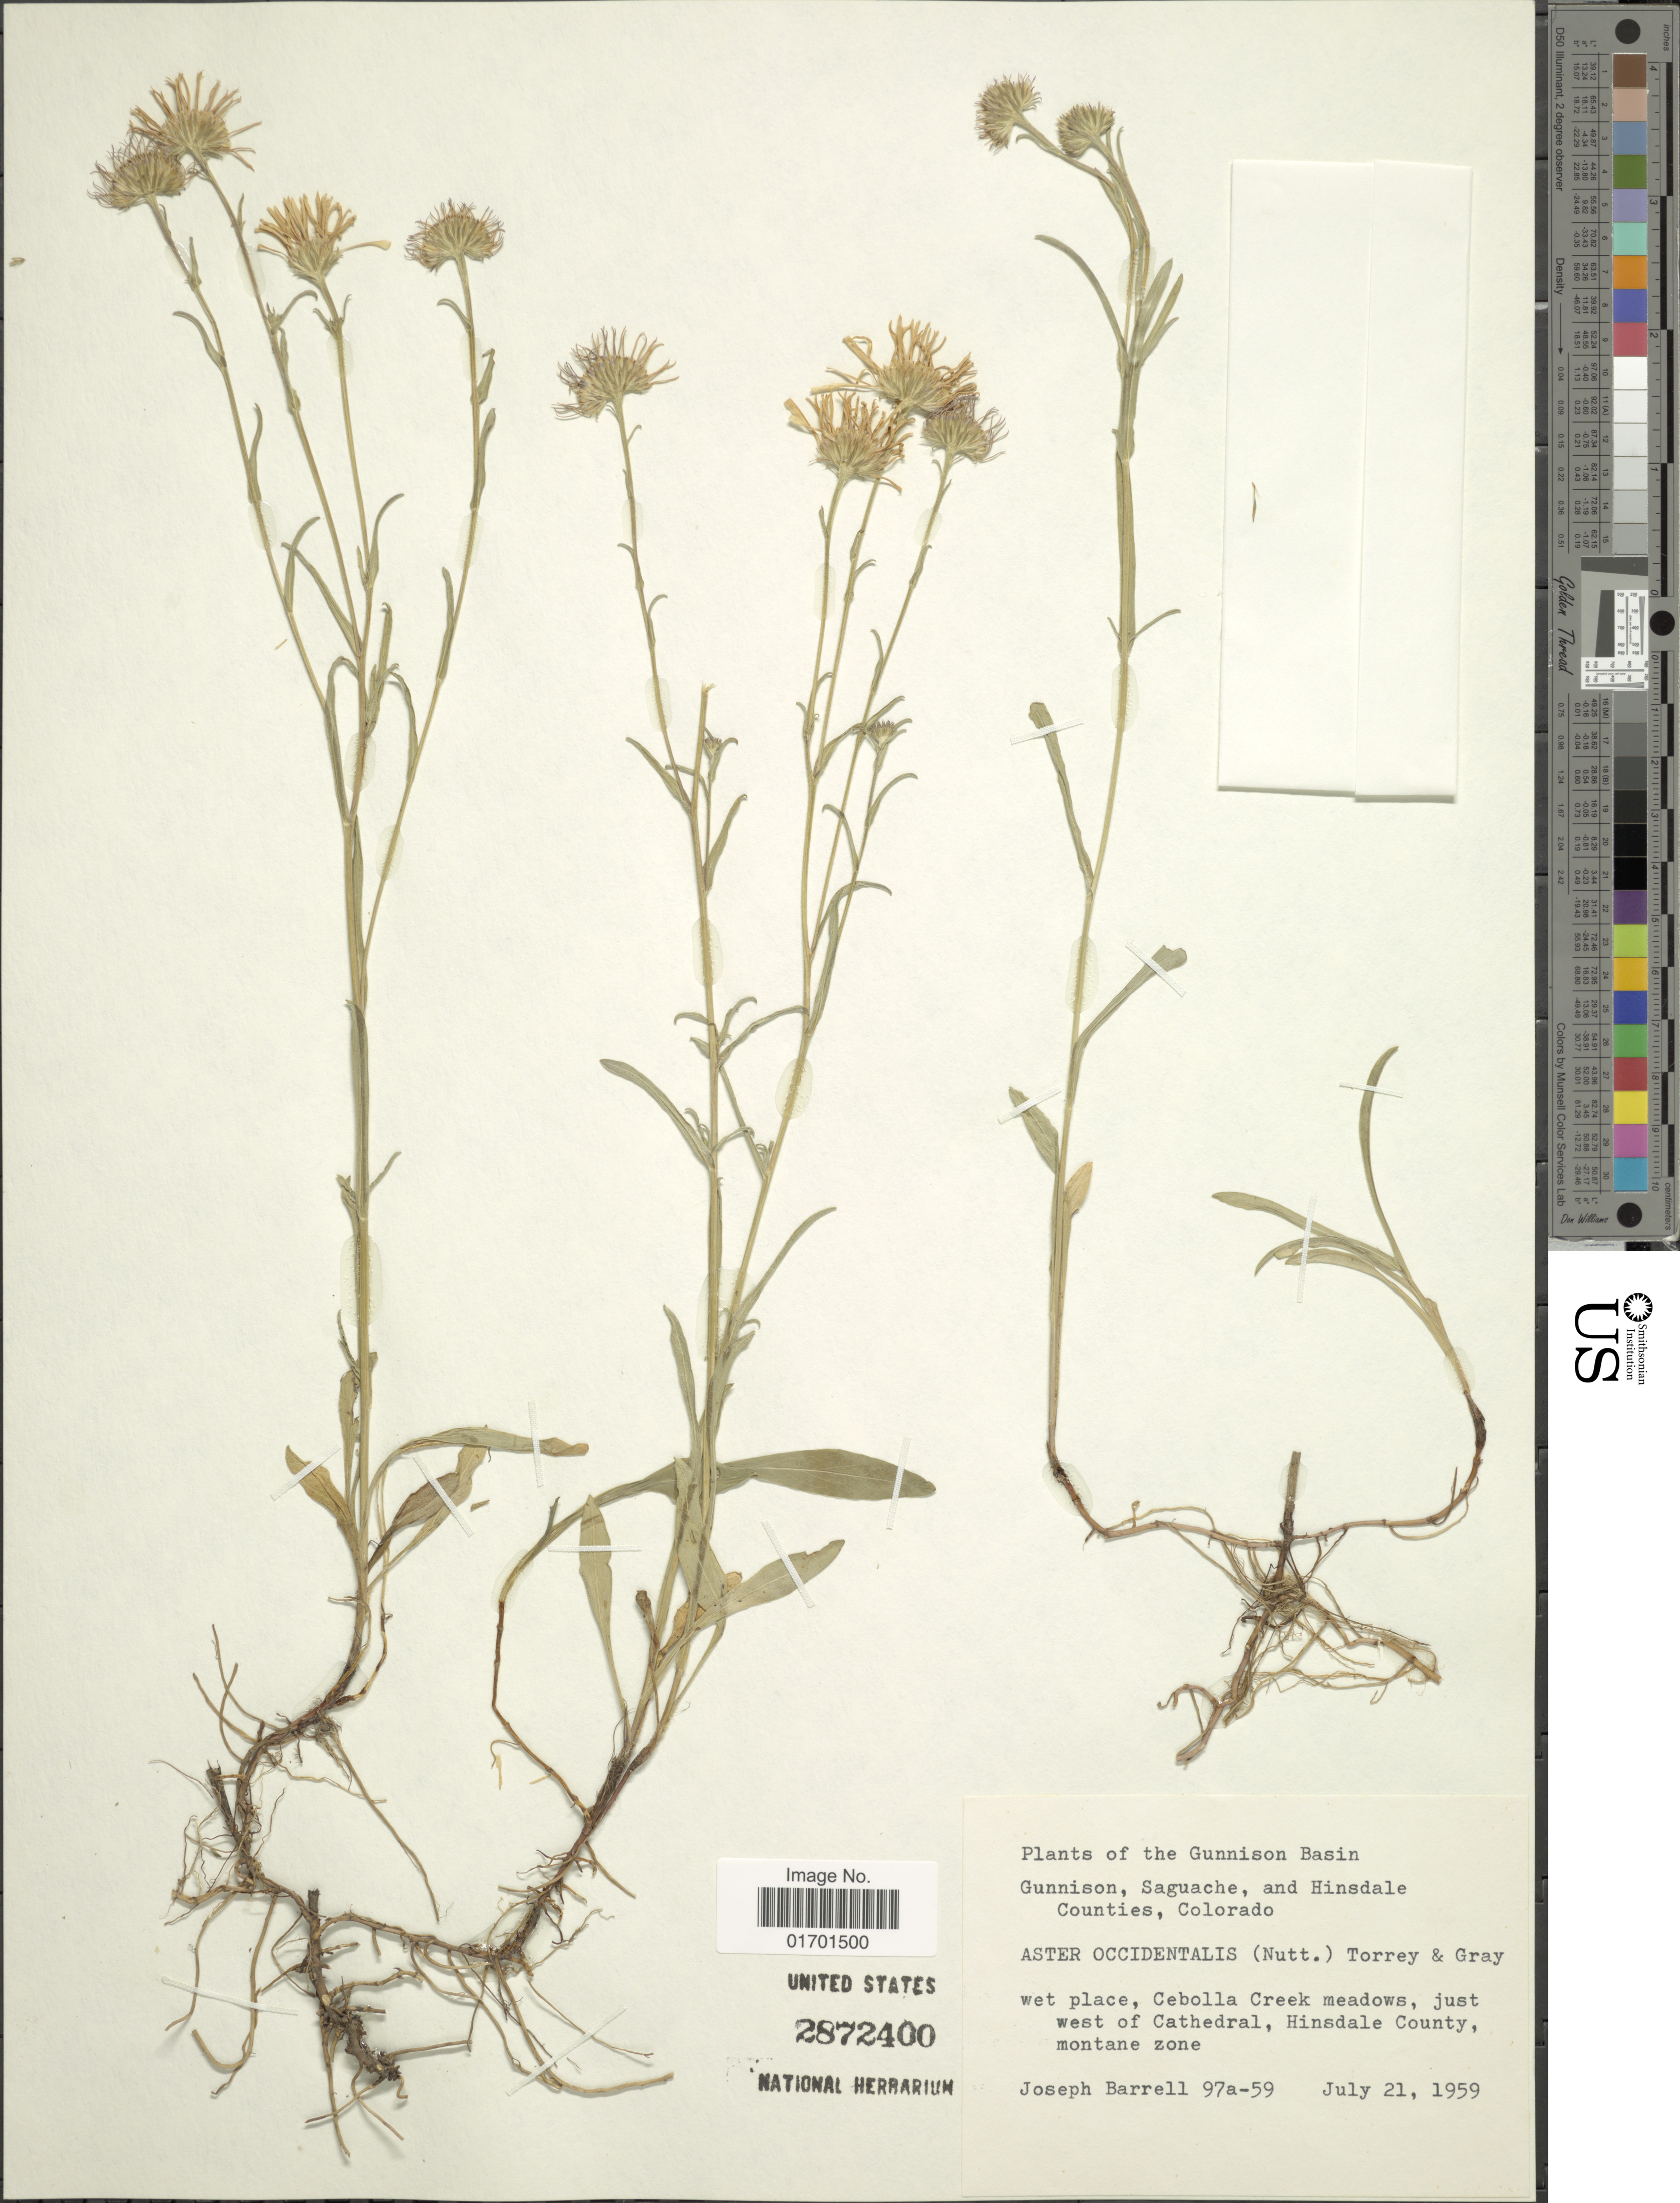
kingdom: Plantae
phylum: Tracheophyta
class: Magnoliopsida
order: Asterales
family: Asteraceae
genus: Symphyotrichum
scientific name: Symphyotrichum spathulatum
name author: (Lindl.) G.L. Nesom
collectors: J. Barrell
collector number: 97a-59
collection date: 1959-07-21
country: United States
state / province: Colorado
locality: Gunnison Basin, Gunnison, Saguache, and Hinsdale Counties, wet place, Cebolla Creek meadows, just west of Cathedral, Hinsdale County, montane zone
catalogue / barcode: US 2872400